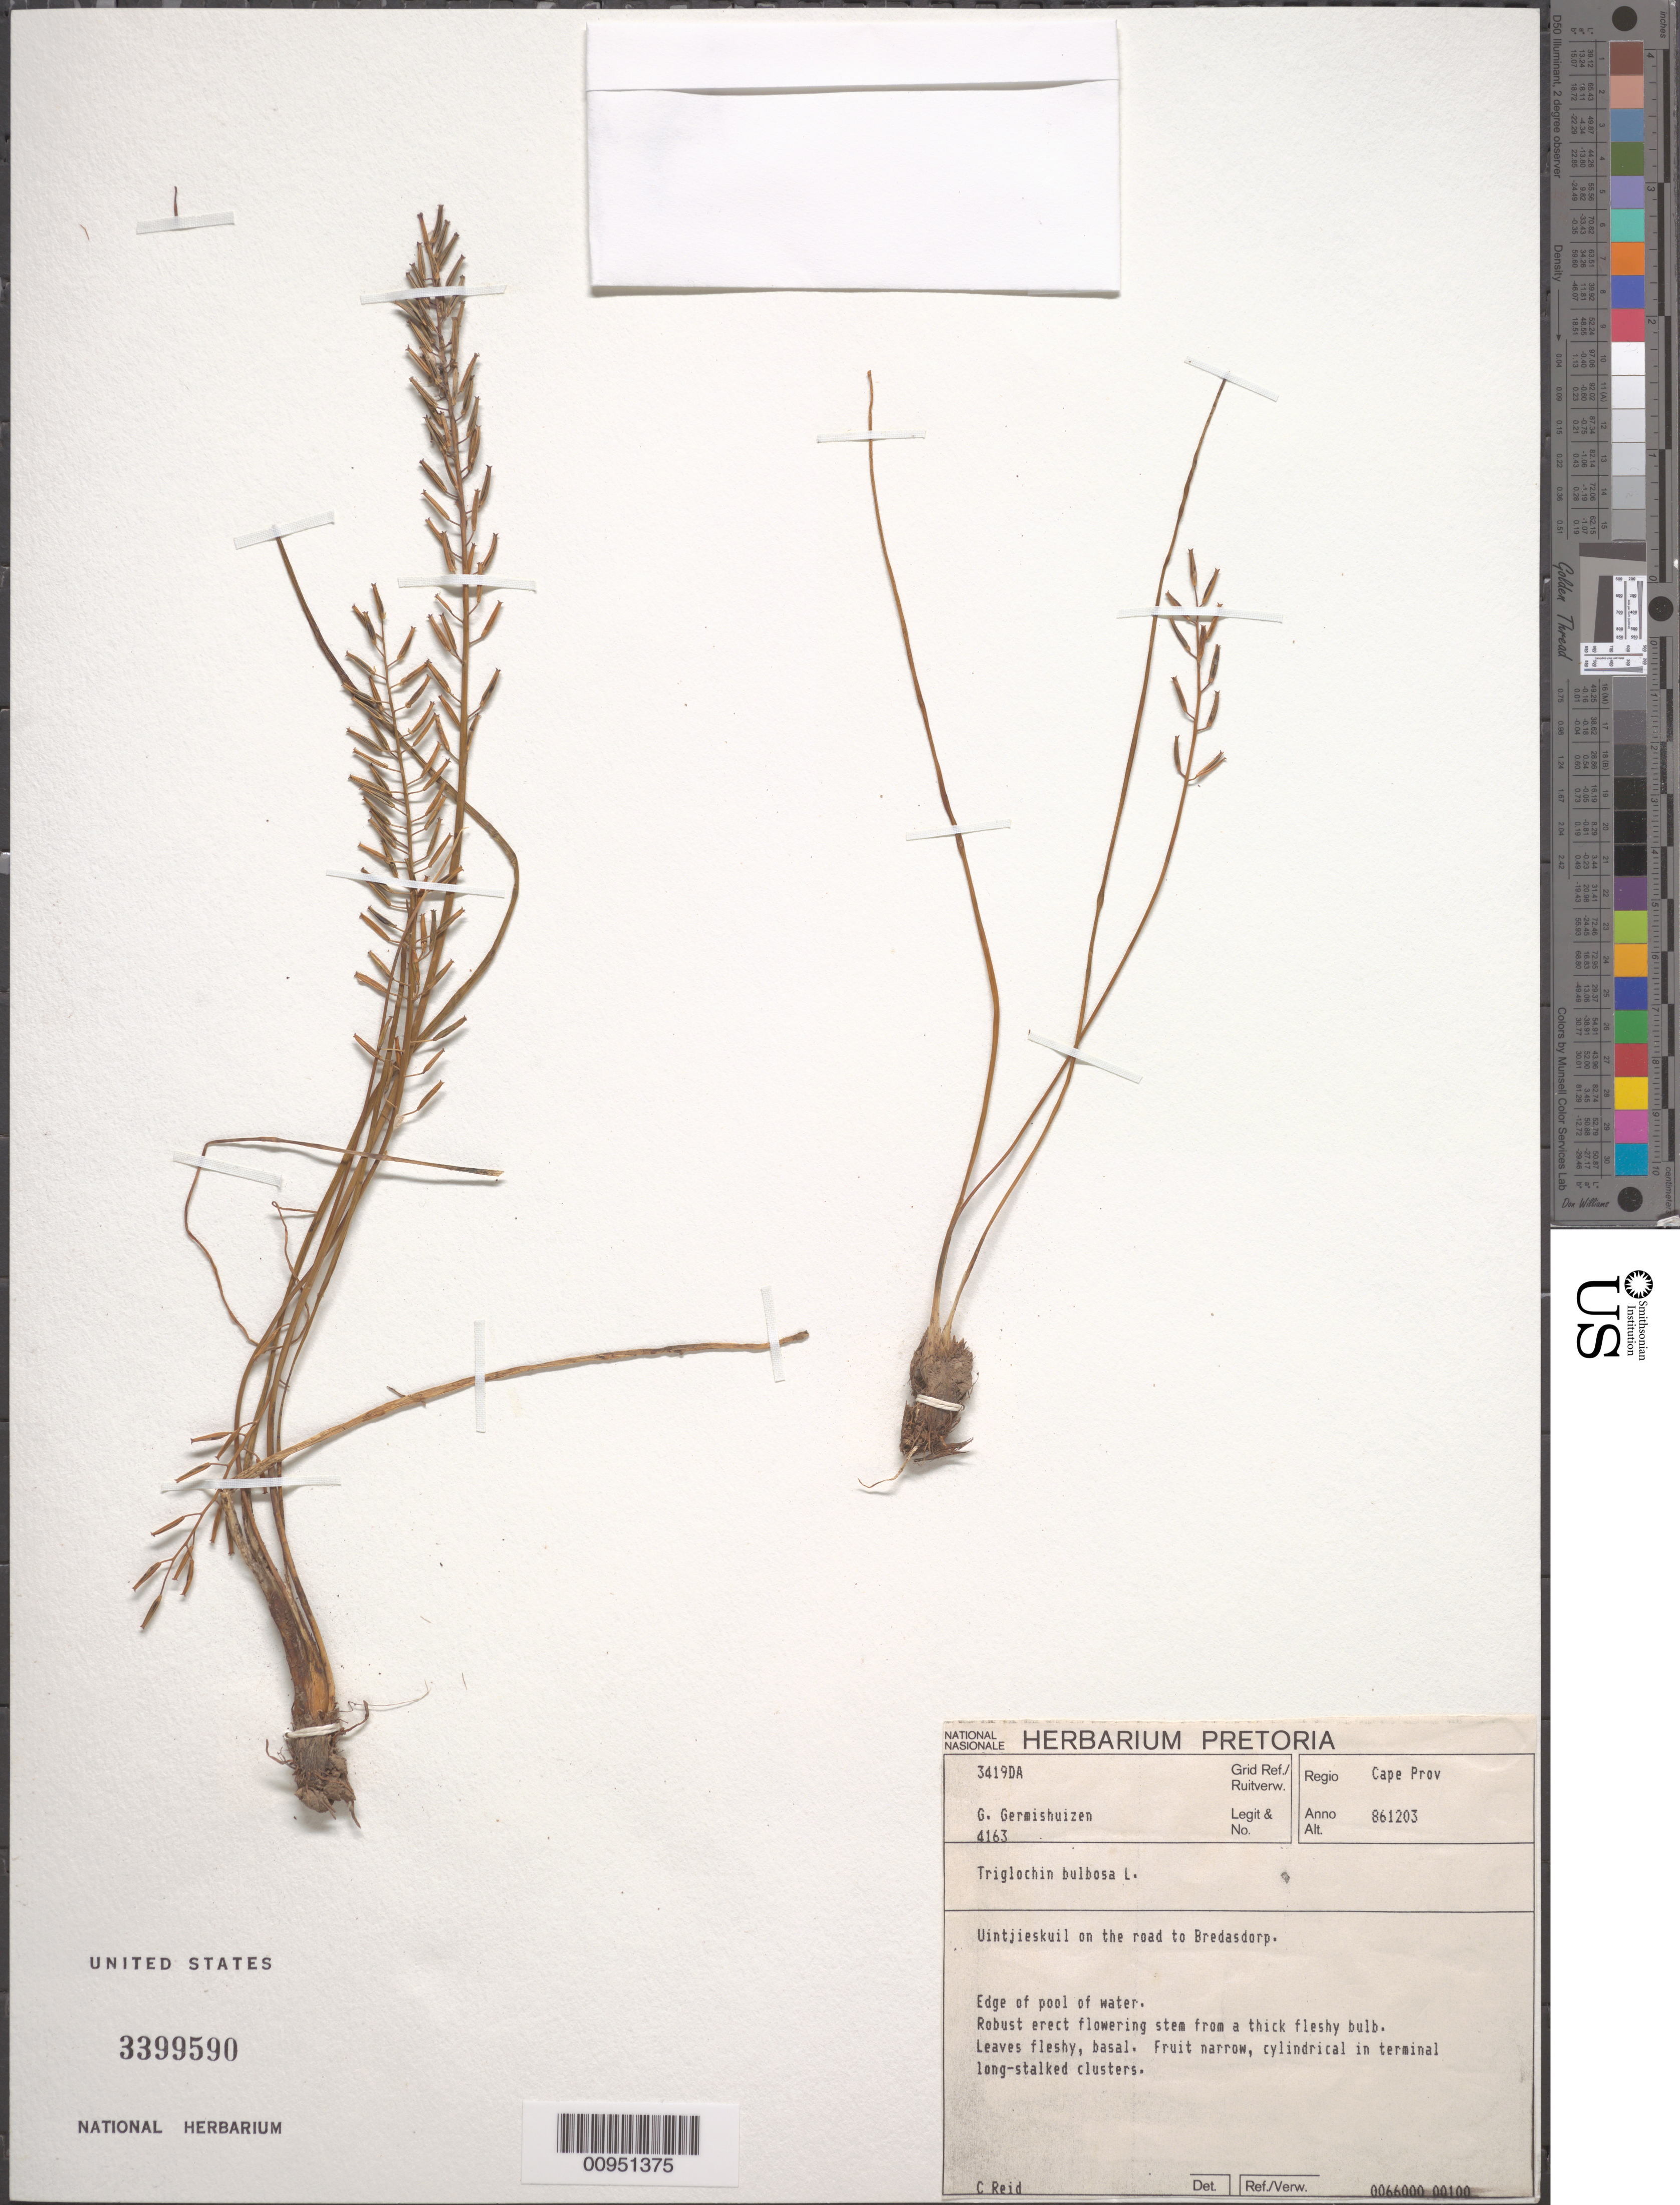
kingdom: Plantae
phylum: Tracheophyta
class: Liliopsida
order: Alismatales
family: Juncaginaceae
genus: Triglochin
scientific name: Triglochin bulbosa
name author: L.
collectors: G. Germishuizen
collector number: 4163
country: South Africa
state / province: Western Cape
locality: Uintjieskuil on the road to Bredasdorp.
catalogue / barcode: US 3399590